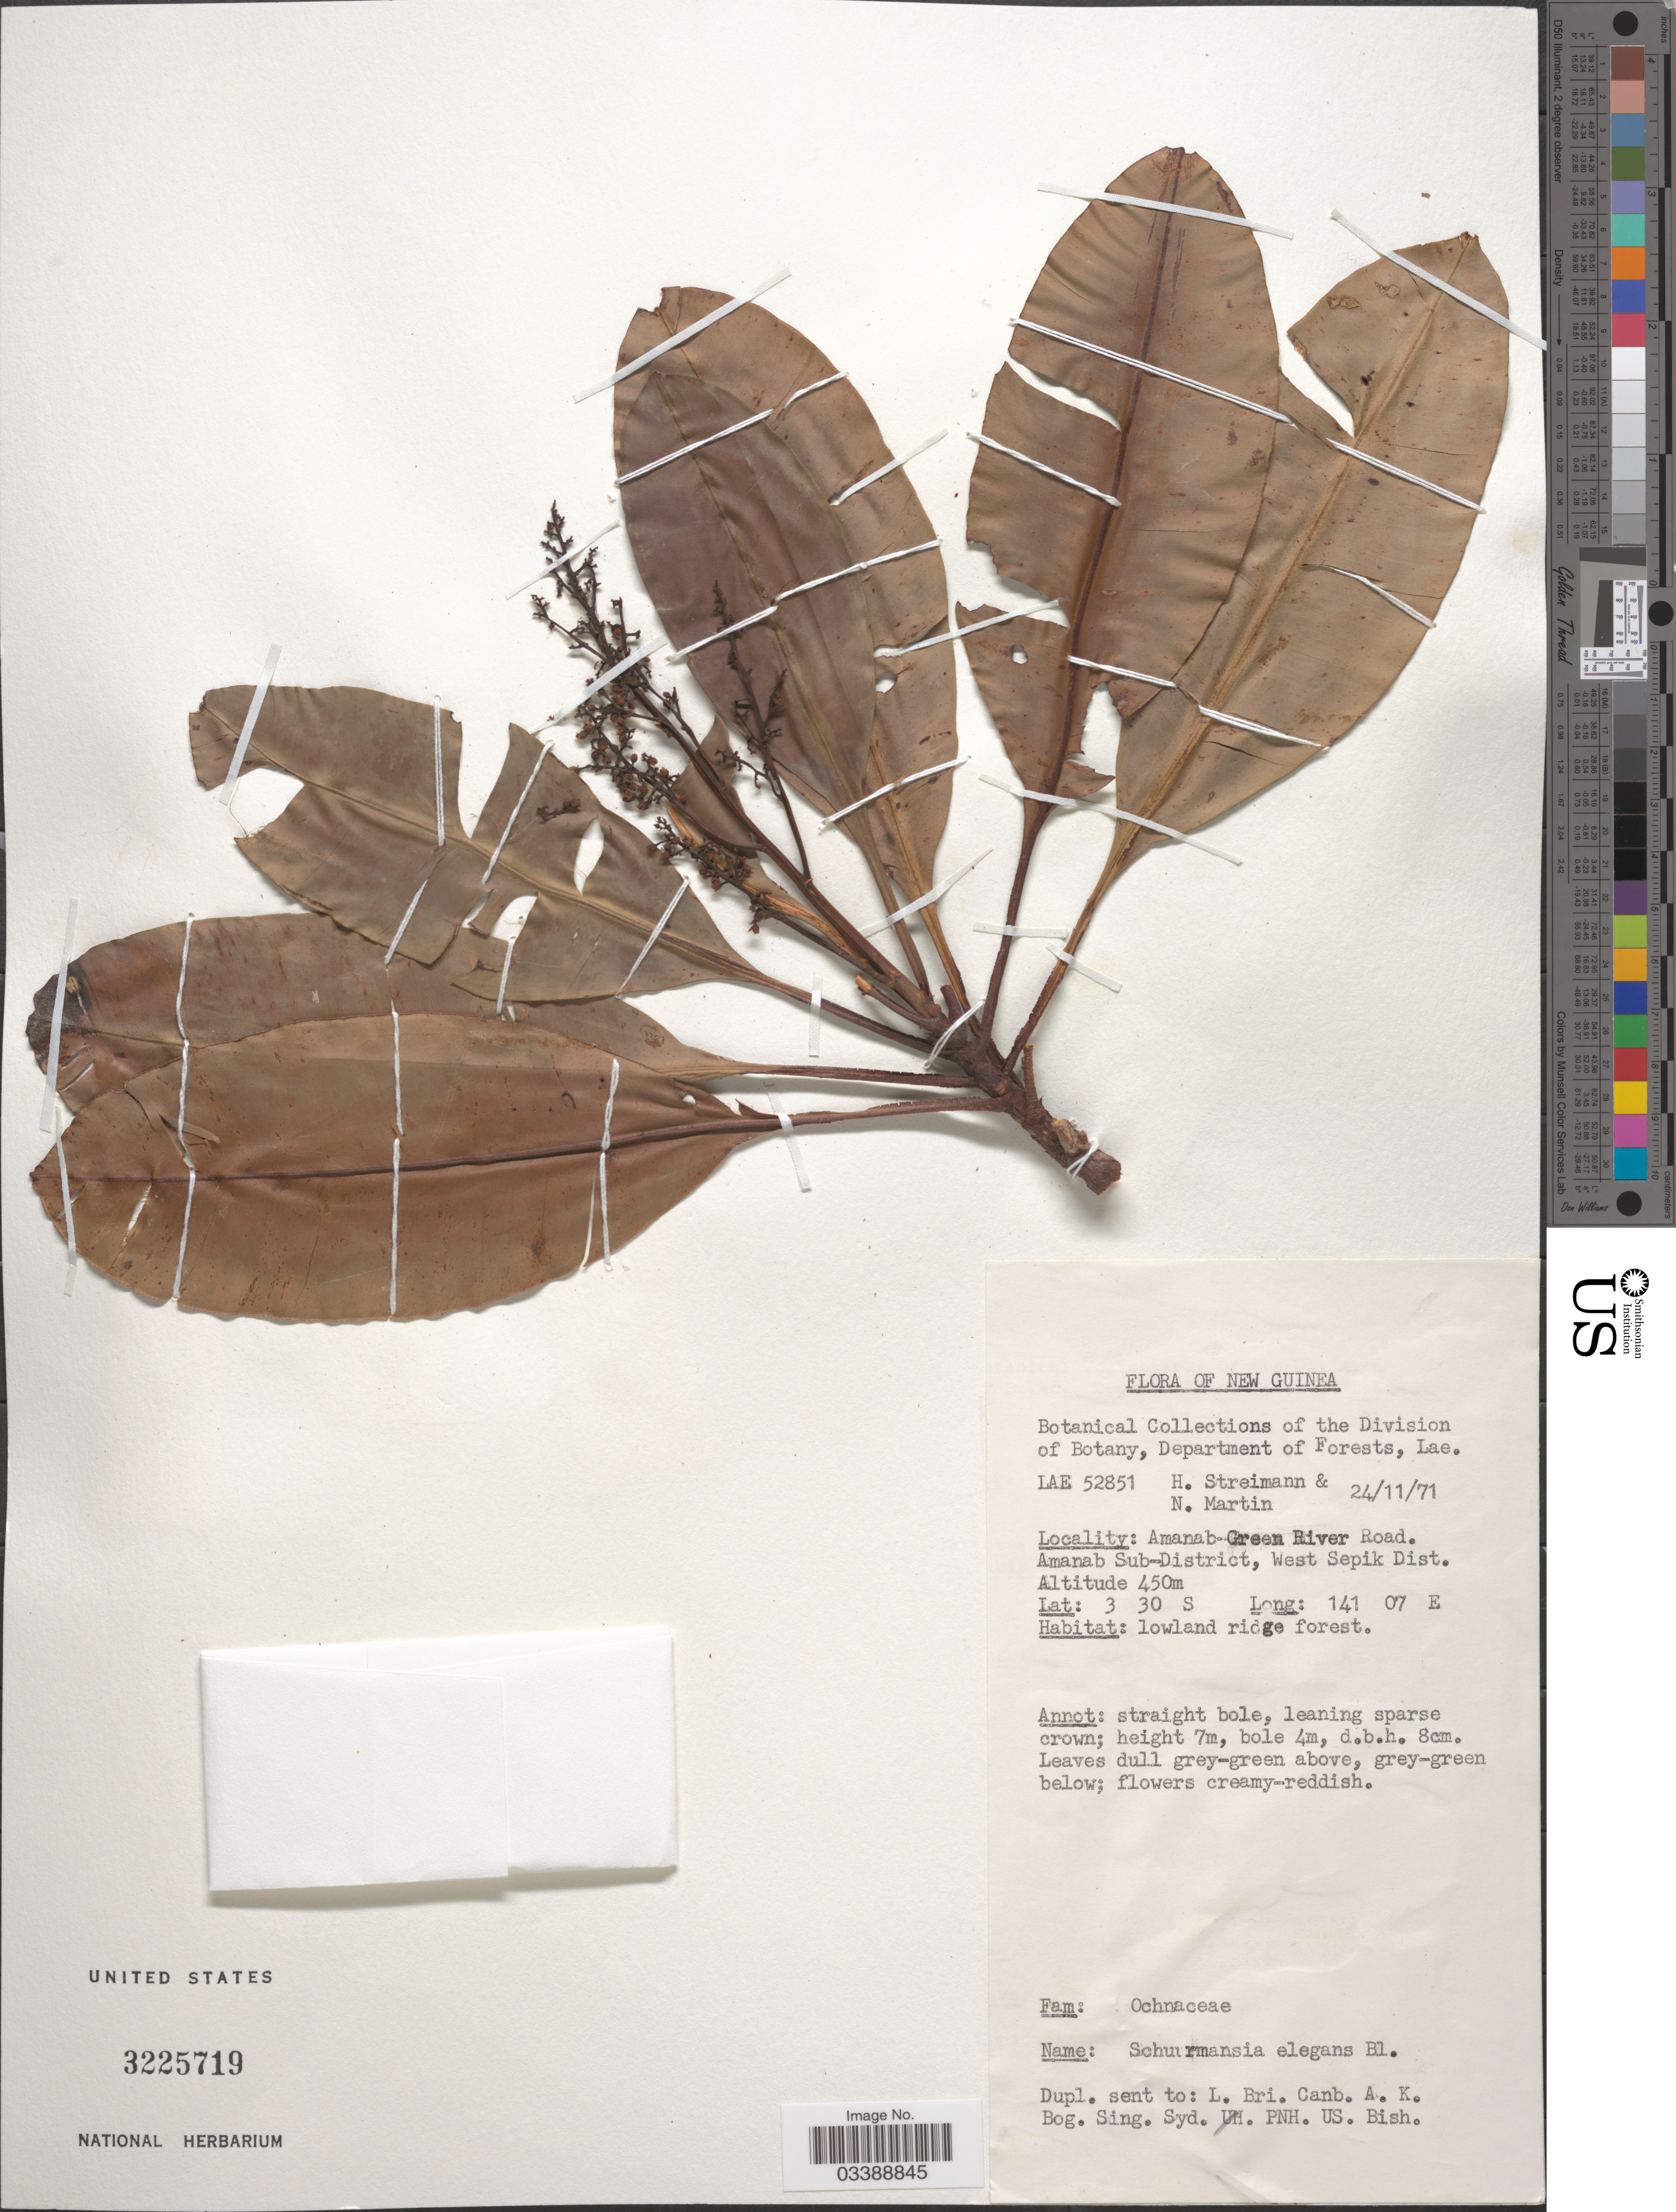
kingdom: Plantae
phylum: Tracheophyta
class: Magnoliopsida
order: Malpighiales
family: Ochnaceae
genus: Schuurmansia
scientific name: Schuurmansia elegans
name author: Blume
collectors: H. Streimann & N. Martin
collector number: LAE52851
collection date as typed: Transcribed d/m/y: 24/11/71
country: Papua New Guinea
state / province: Sandaun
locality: New Guinea. Amanab-Green River Road. Amanab Sub-District, West Sepik Dist.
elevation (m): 450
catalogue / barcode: US 3225719